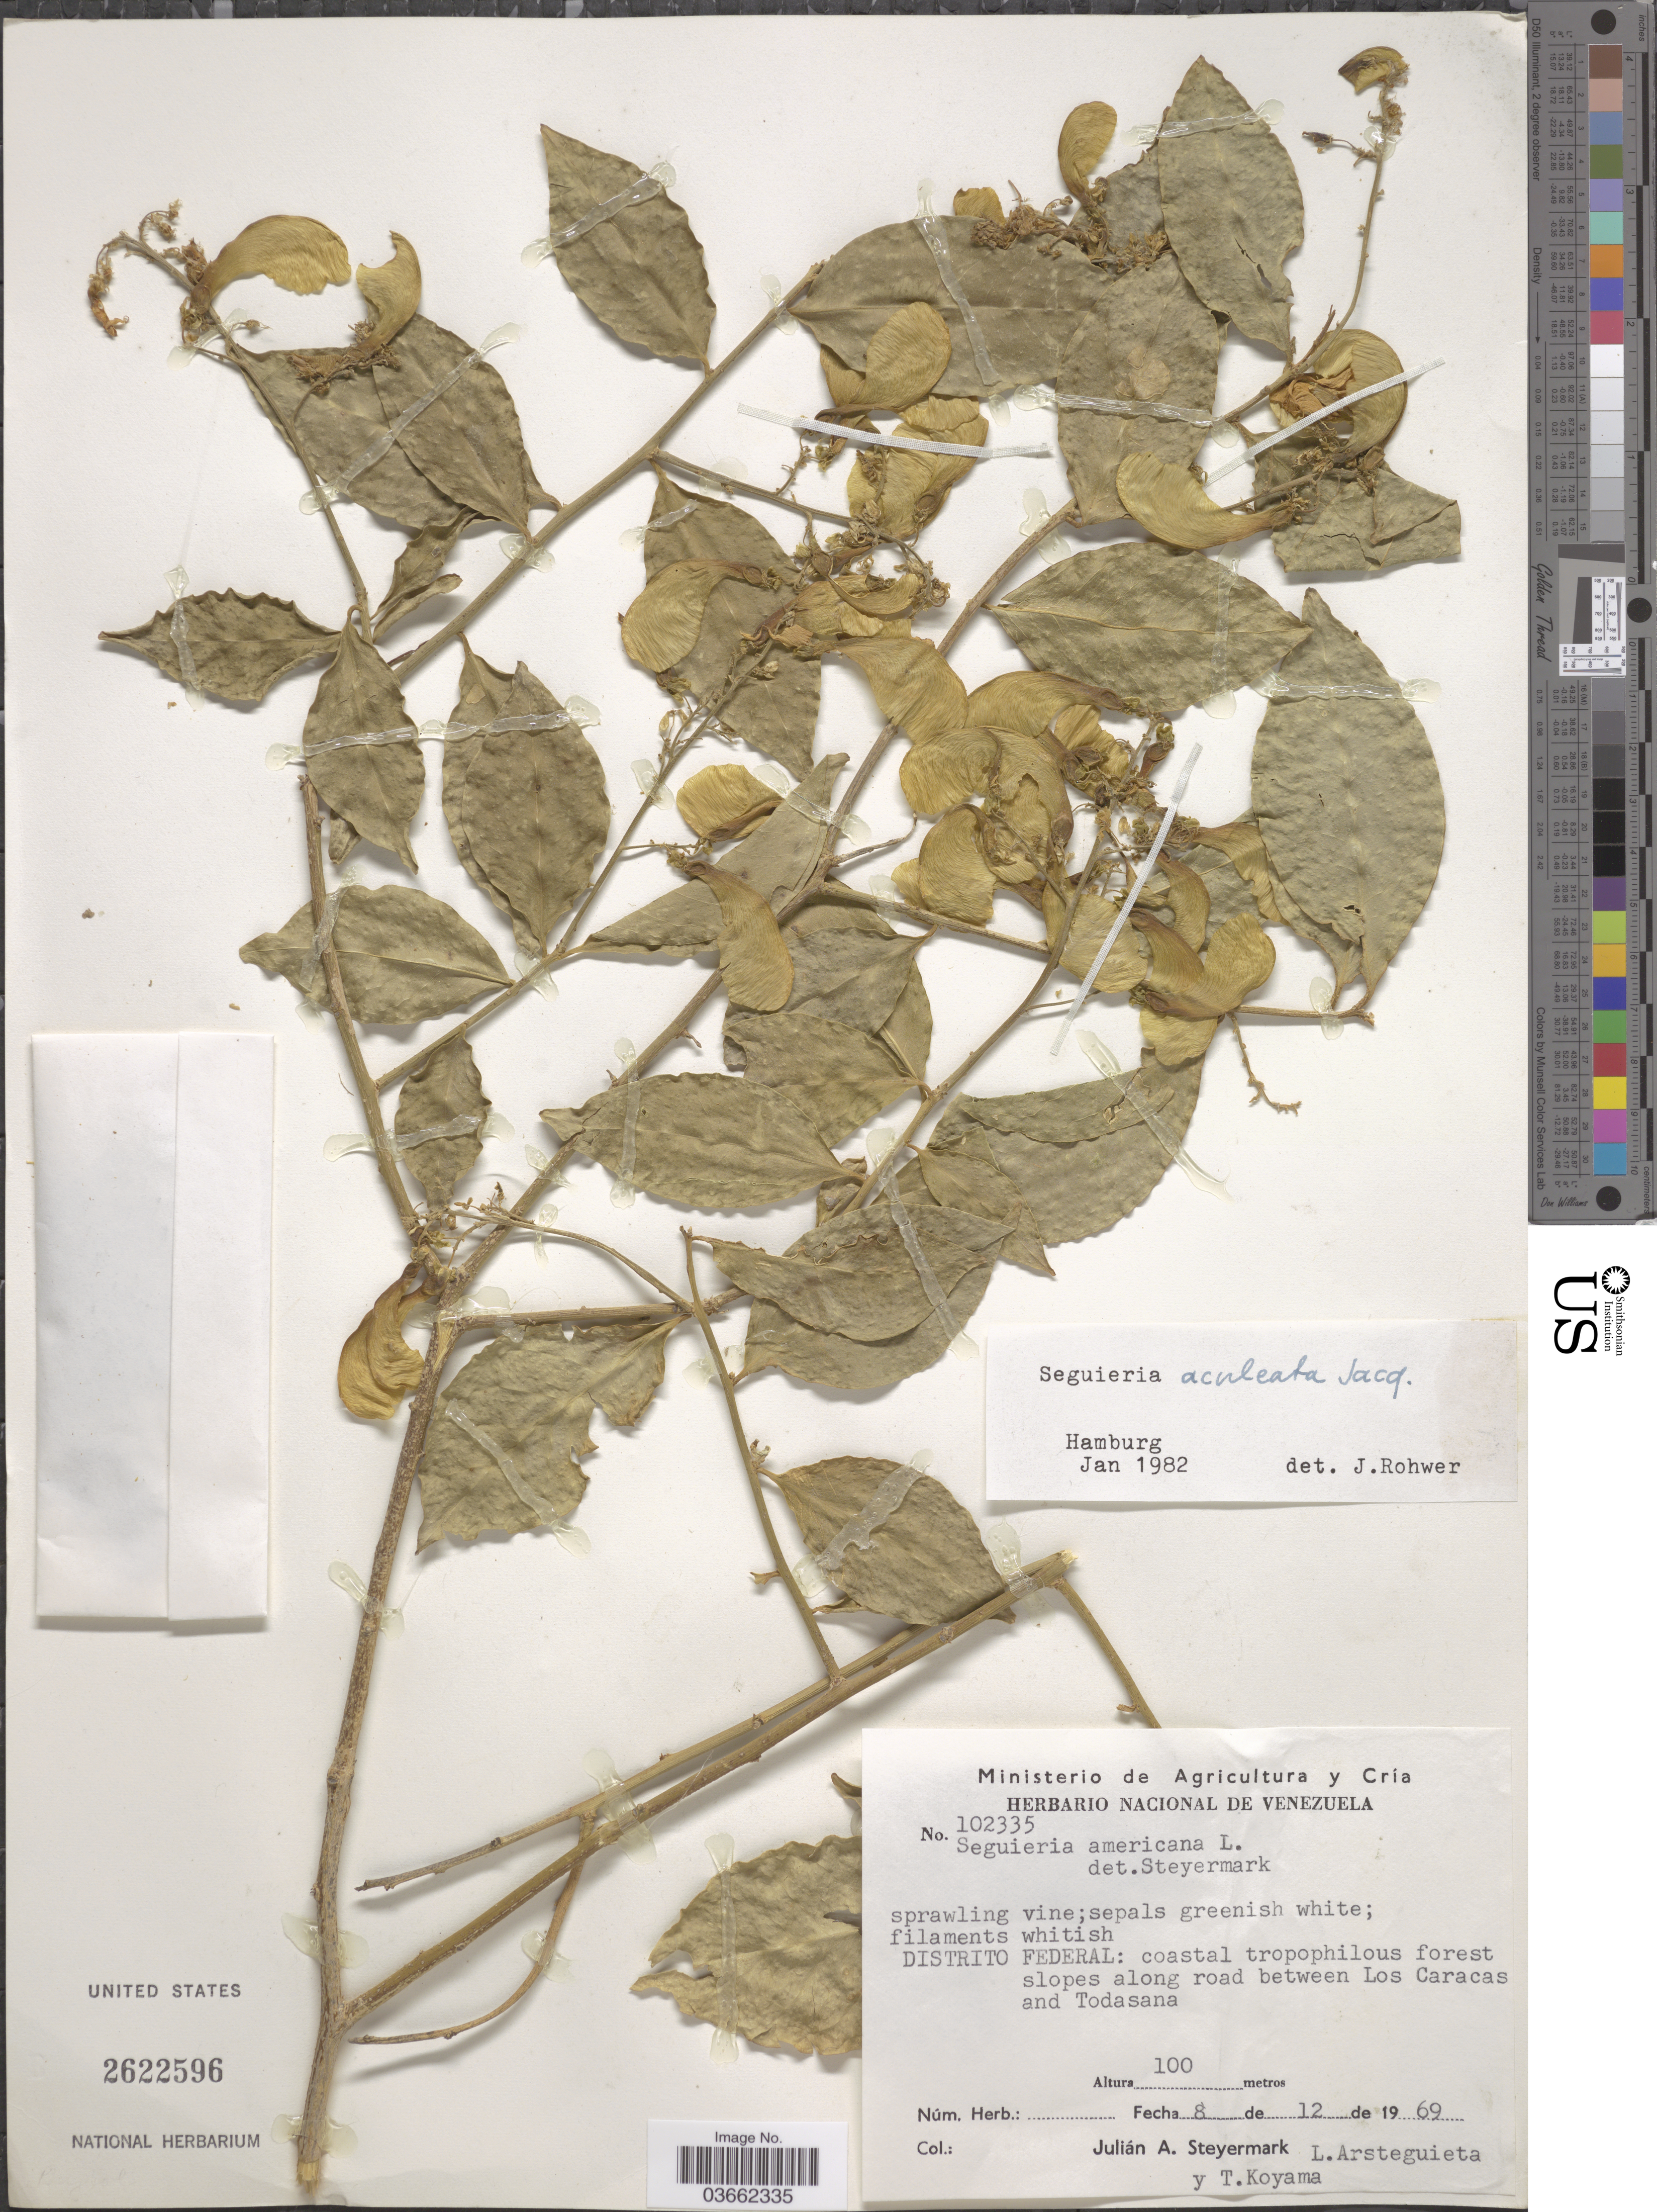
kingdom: Plantae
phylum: Tracheophyta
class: Magnoliopsida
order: Caryophyllales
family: Phytolaccaceae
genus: Seguieria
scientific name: Seguieria aculeata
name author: Jacq.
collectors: J. Steyermark, L. Arsteguieta & T. Koyama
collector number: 102335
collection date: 1969-12-08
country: Venezuela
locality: Distrito Federal: along road between Los Caracas and Todasana.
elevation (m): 100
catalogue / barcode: US 2622596